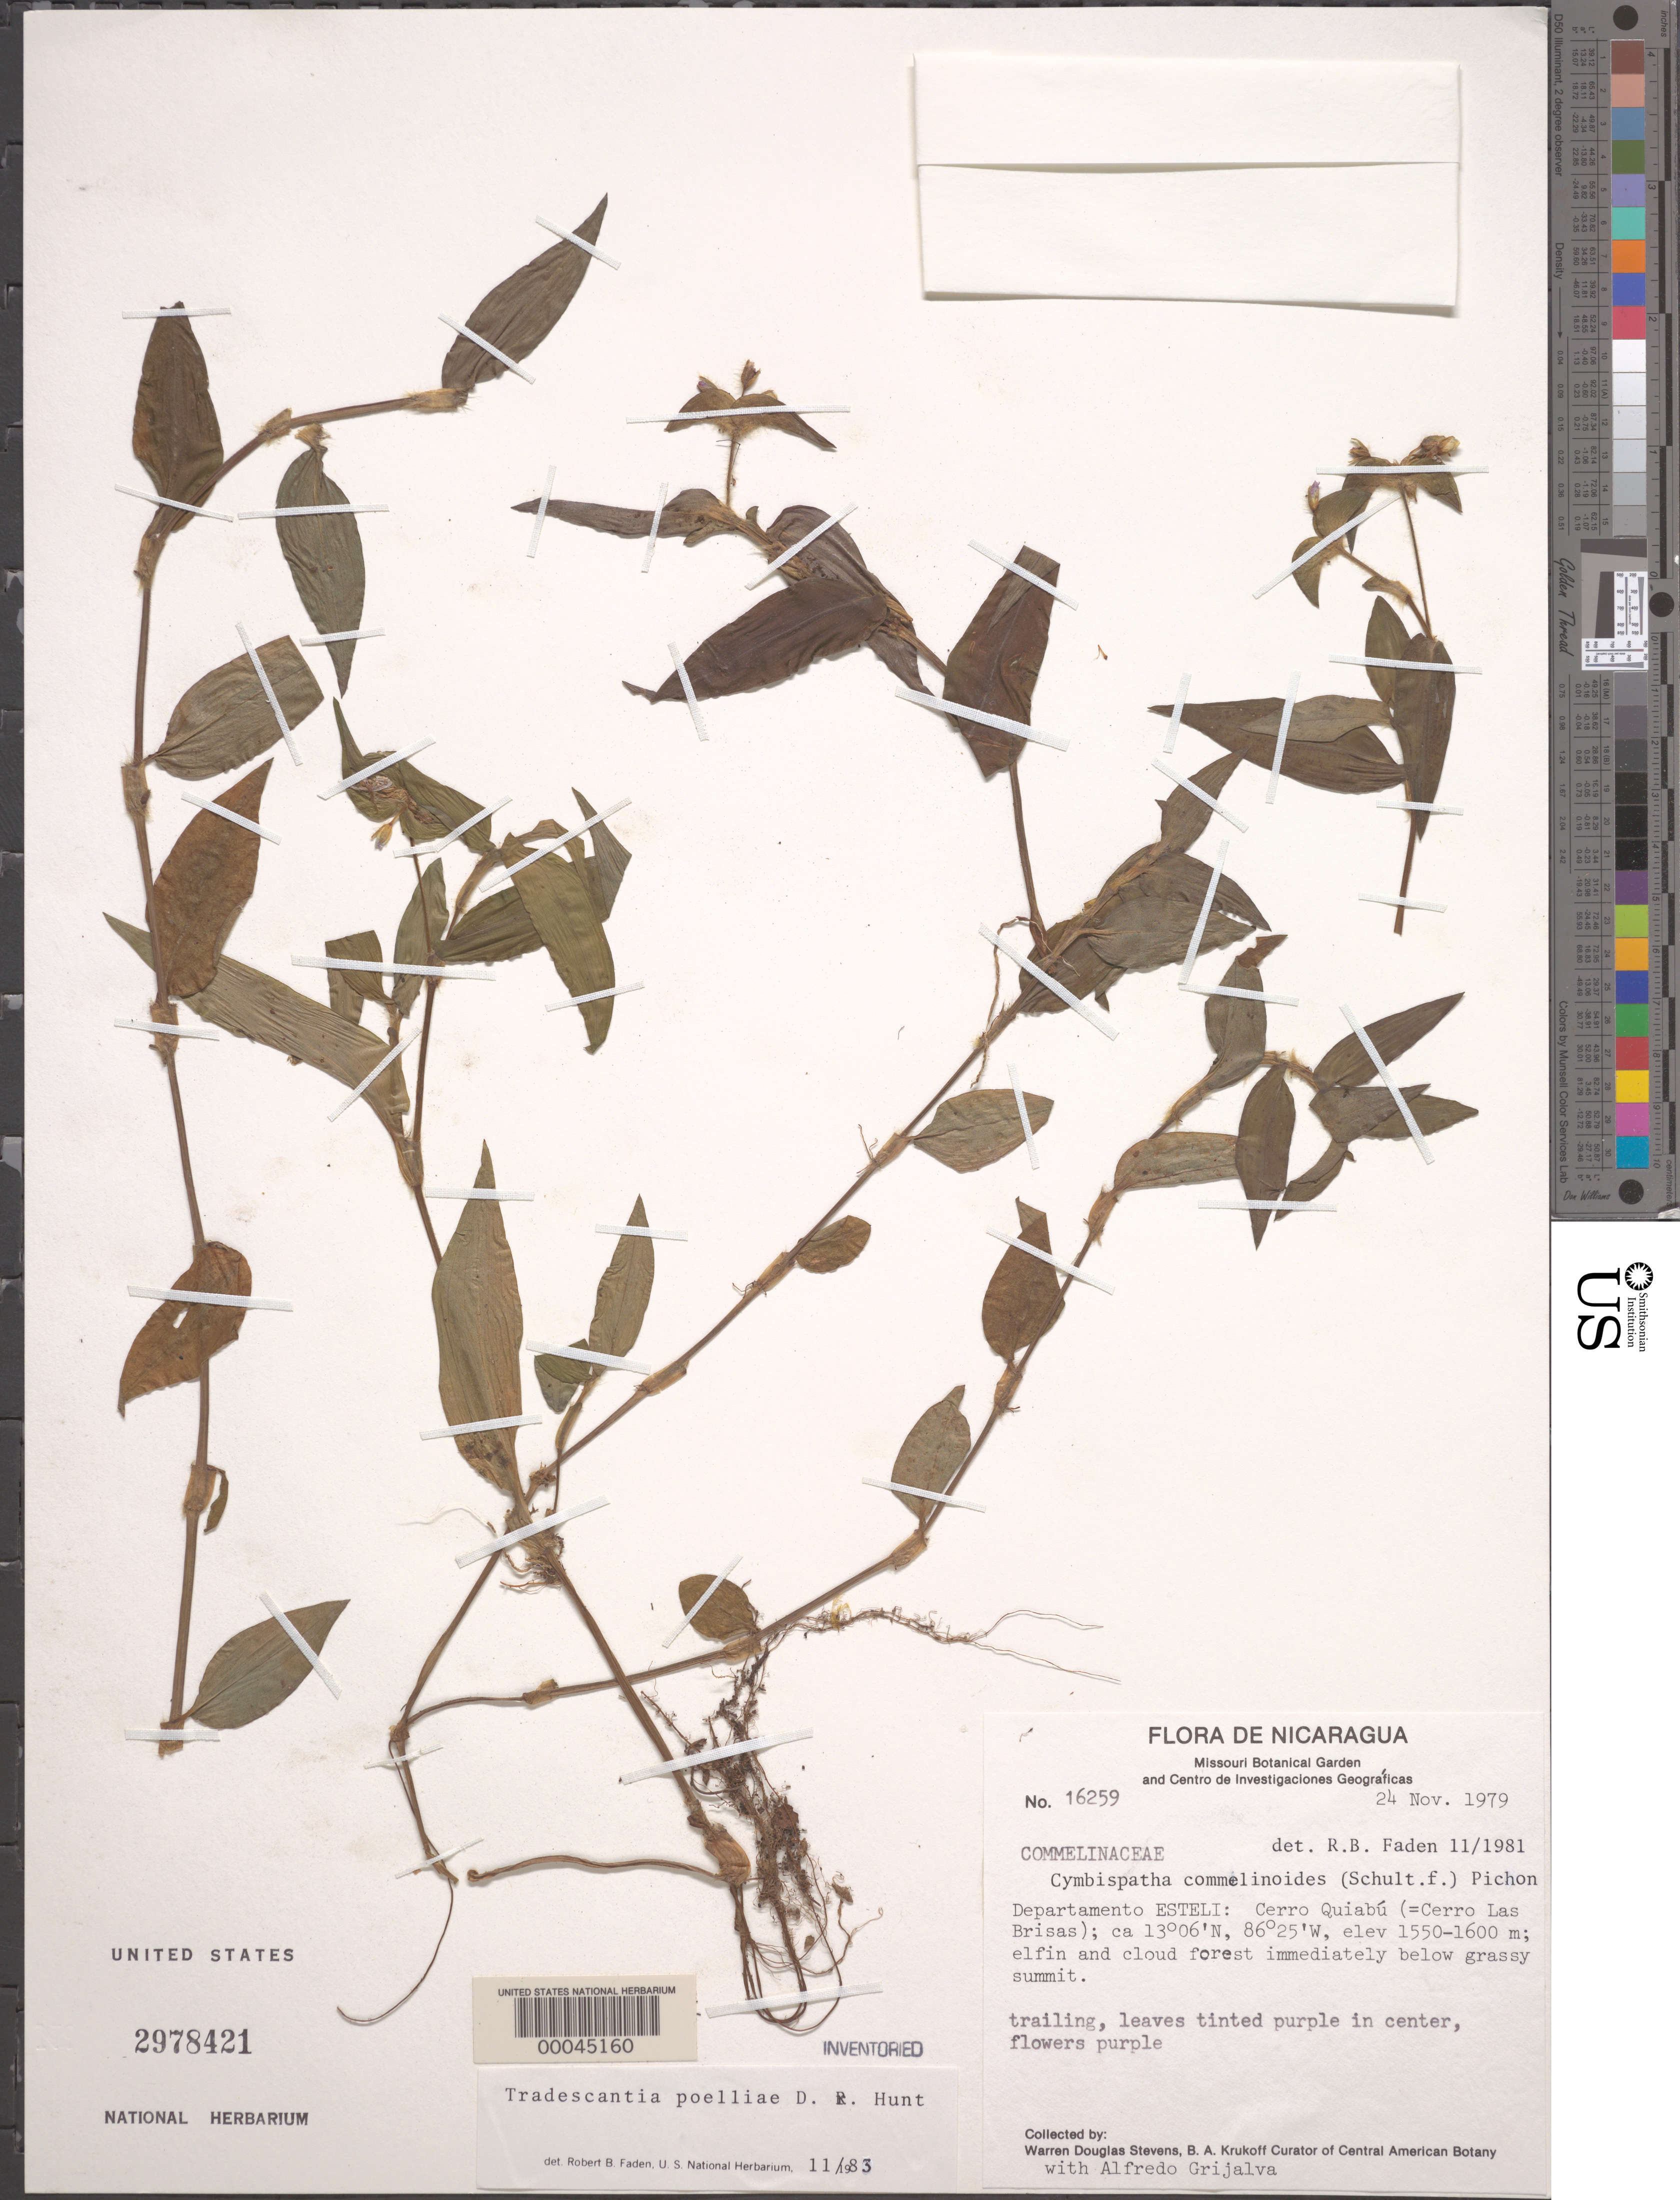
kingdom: Plantae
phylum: Tracheophyta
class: Liliopsida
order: Commelinales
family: Commelinaceae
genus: Tradescantia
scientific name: Tradescantia poelliae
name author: D.R. Hunt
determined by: Faden, Robert B., (US), Smithsonian Institution - National Museum of Natural History (UNITED STATES)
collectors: W. D. Stevens & A. Grijalva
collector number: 16259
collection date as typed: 24 Nov 1979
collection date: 1979-11-24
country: Nicaragua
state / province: Estelí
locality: Cerro quiabu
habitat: Elfin and cloud forest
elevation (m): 1550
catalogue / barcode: US 2978421